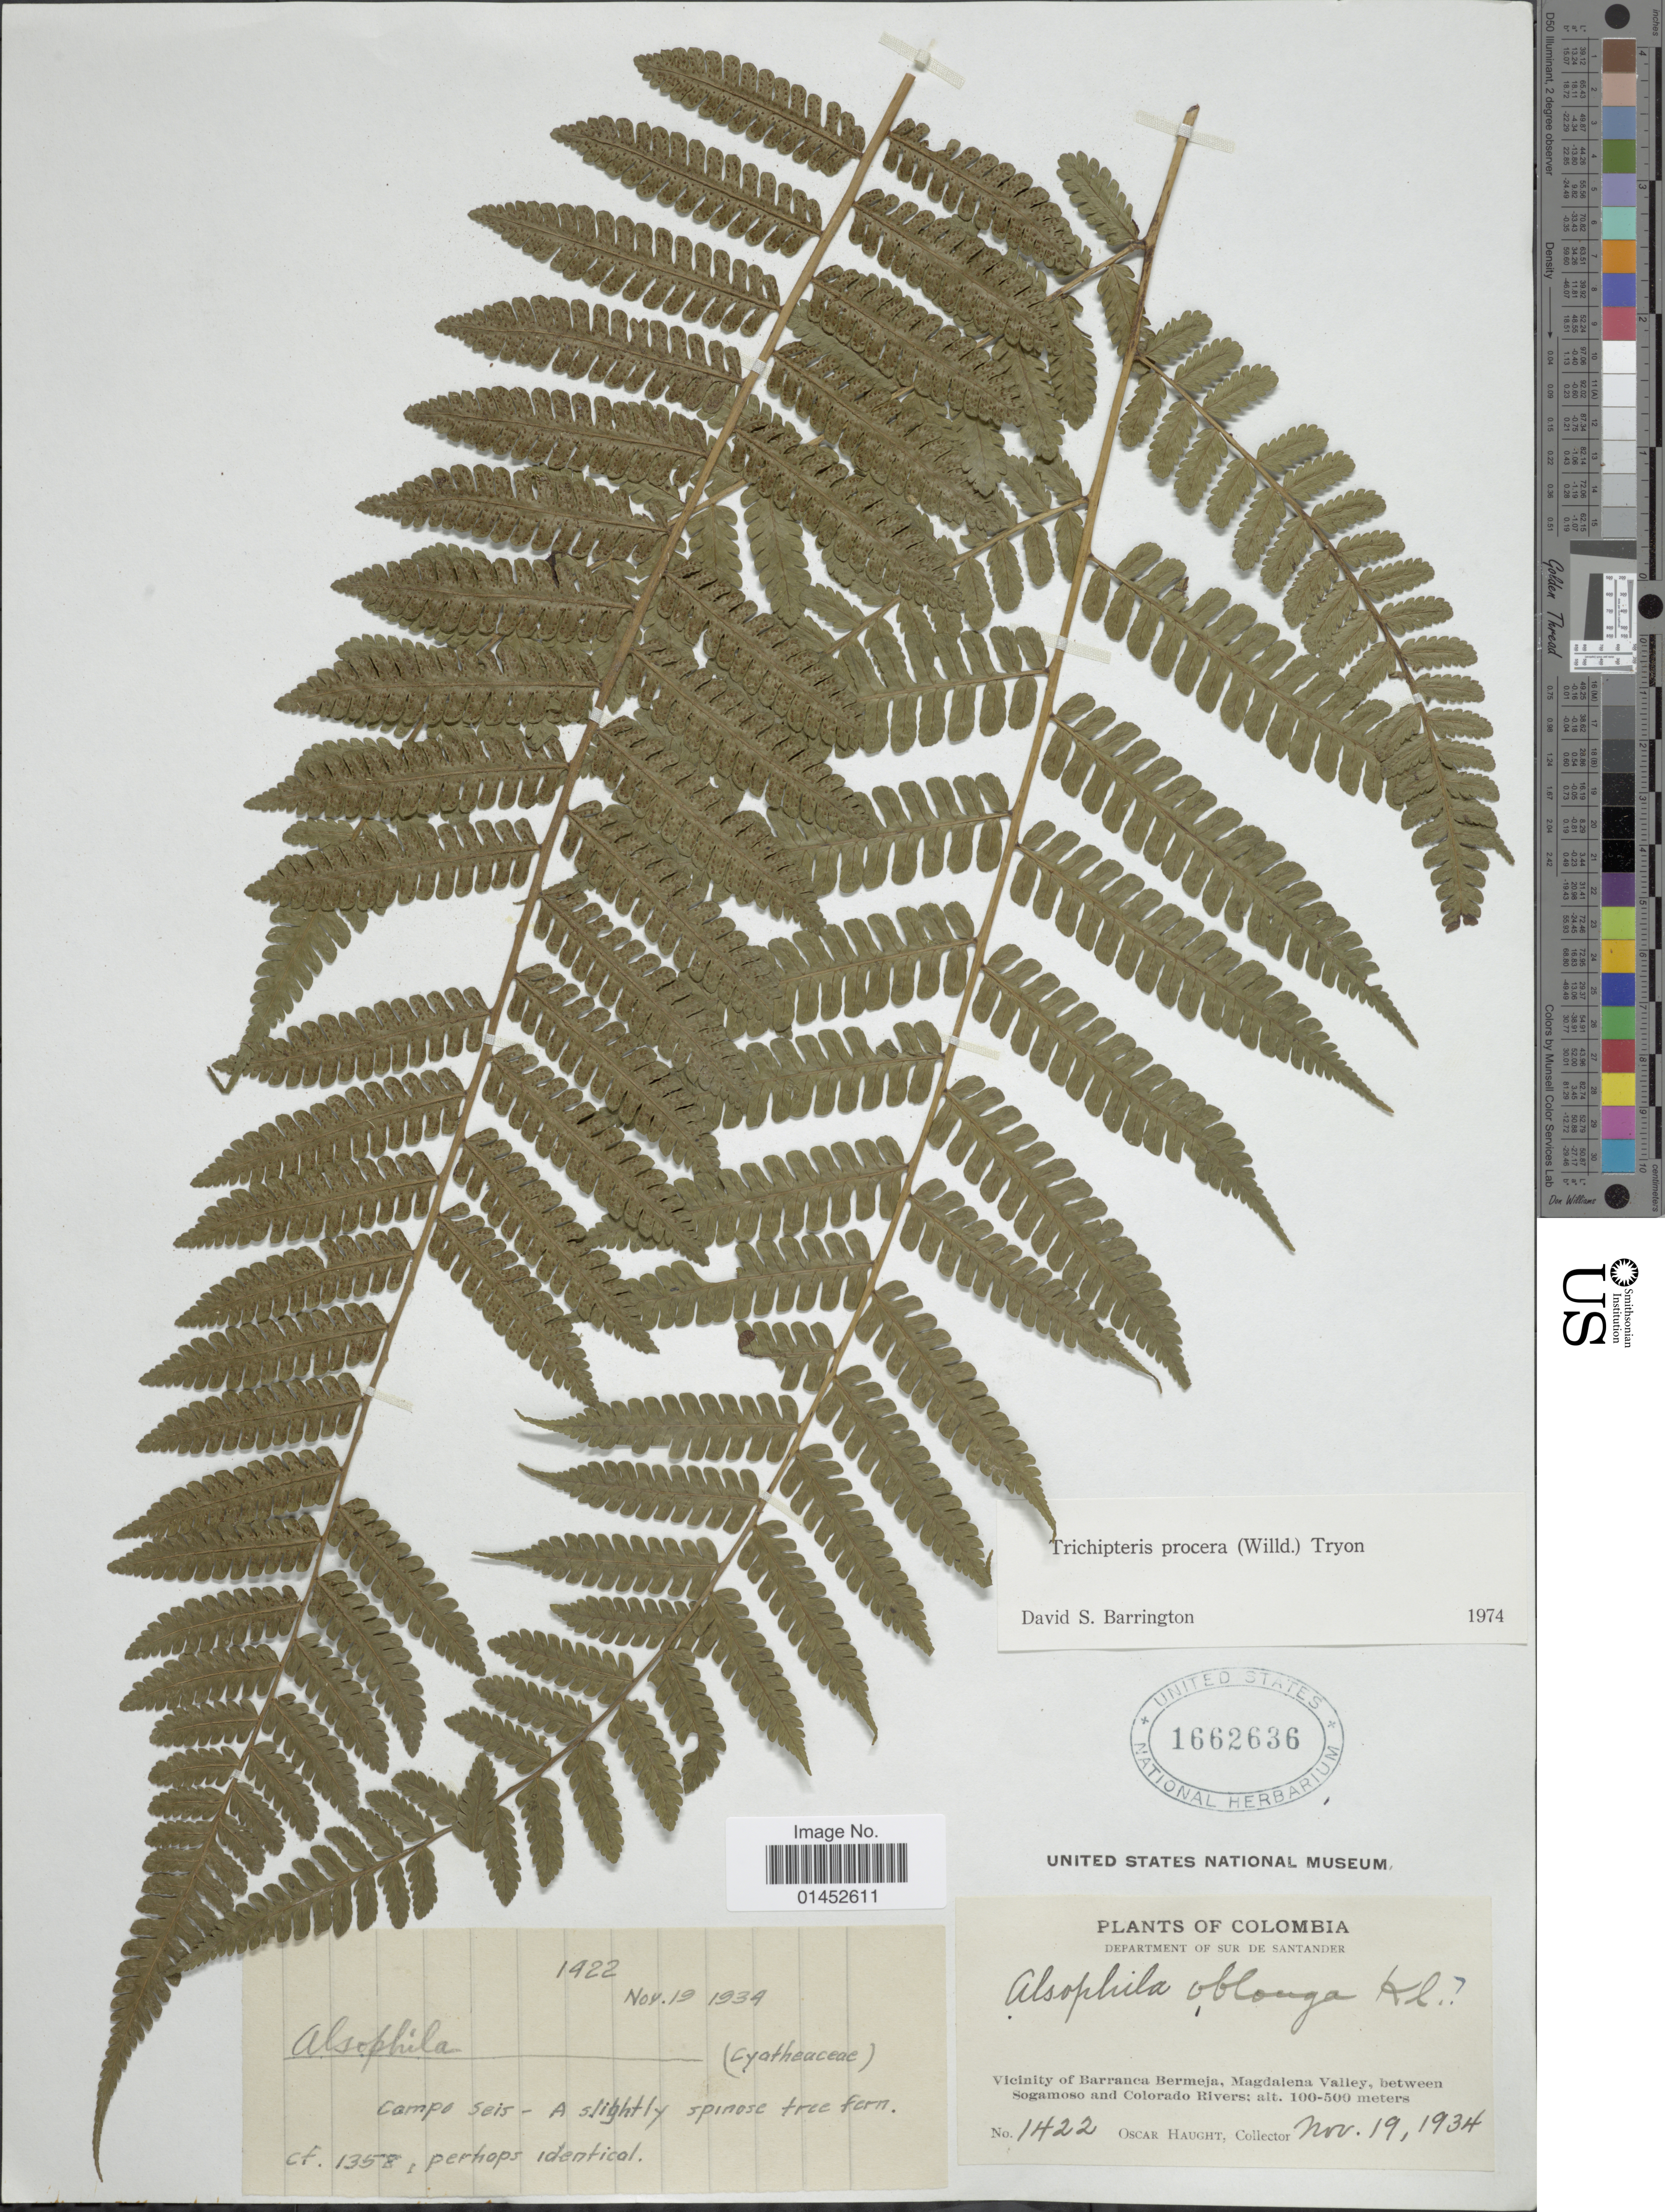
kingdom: Plantae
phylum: Tracheophyta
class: Polypodiopsida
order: Cyatheales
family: Cyatheaceae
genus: Cyathea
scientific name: Cyathea pungens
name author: (Willd.) Domin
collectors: O. L. Haught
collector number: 1422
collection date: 1934-11-19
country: Colombia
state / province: Santander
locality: Department of Sur de Santander, Vicinity of Barranca Bermeja, Magdalena Valley, between Sogamoso and Colorado Rivers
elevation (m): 100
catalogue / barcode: US 1662636